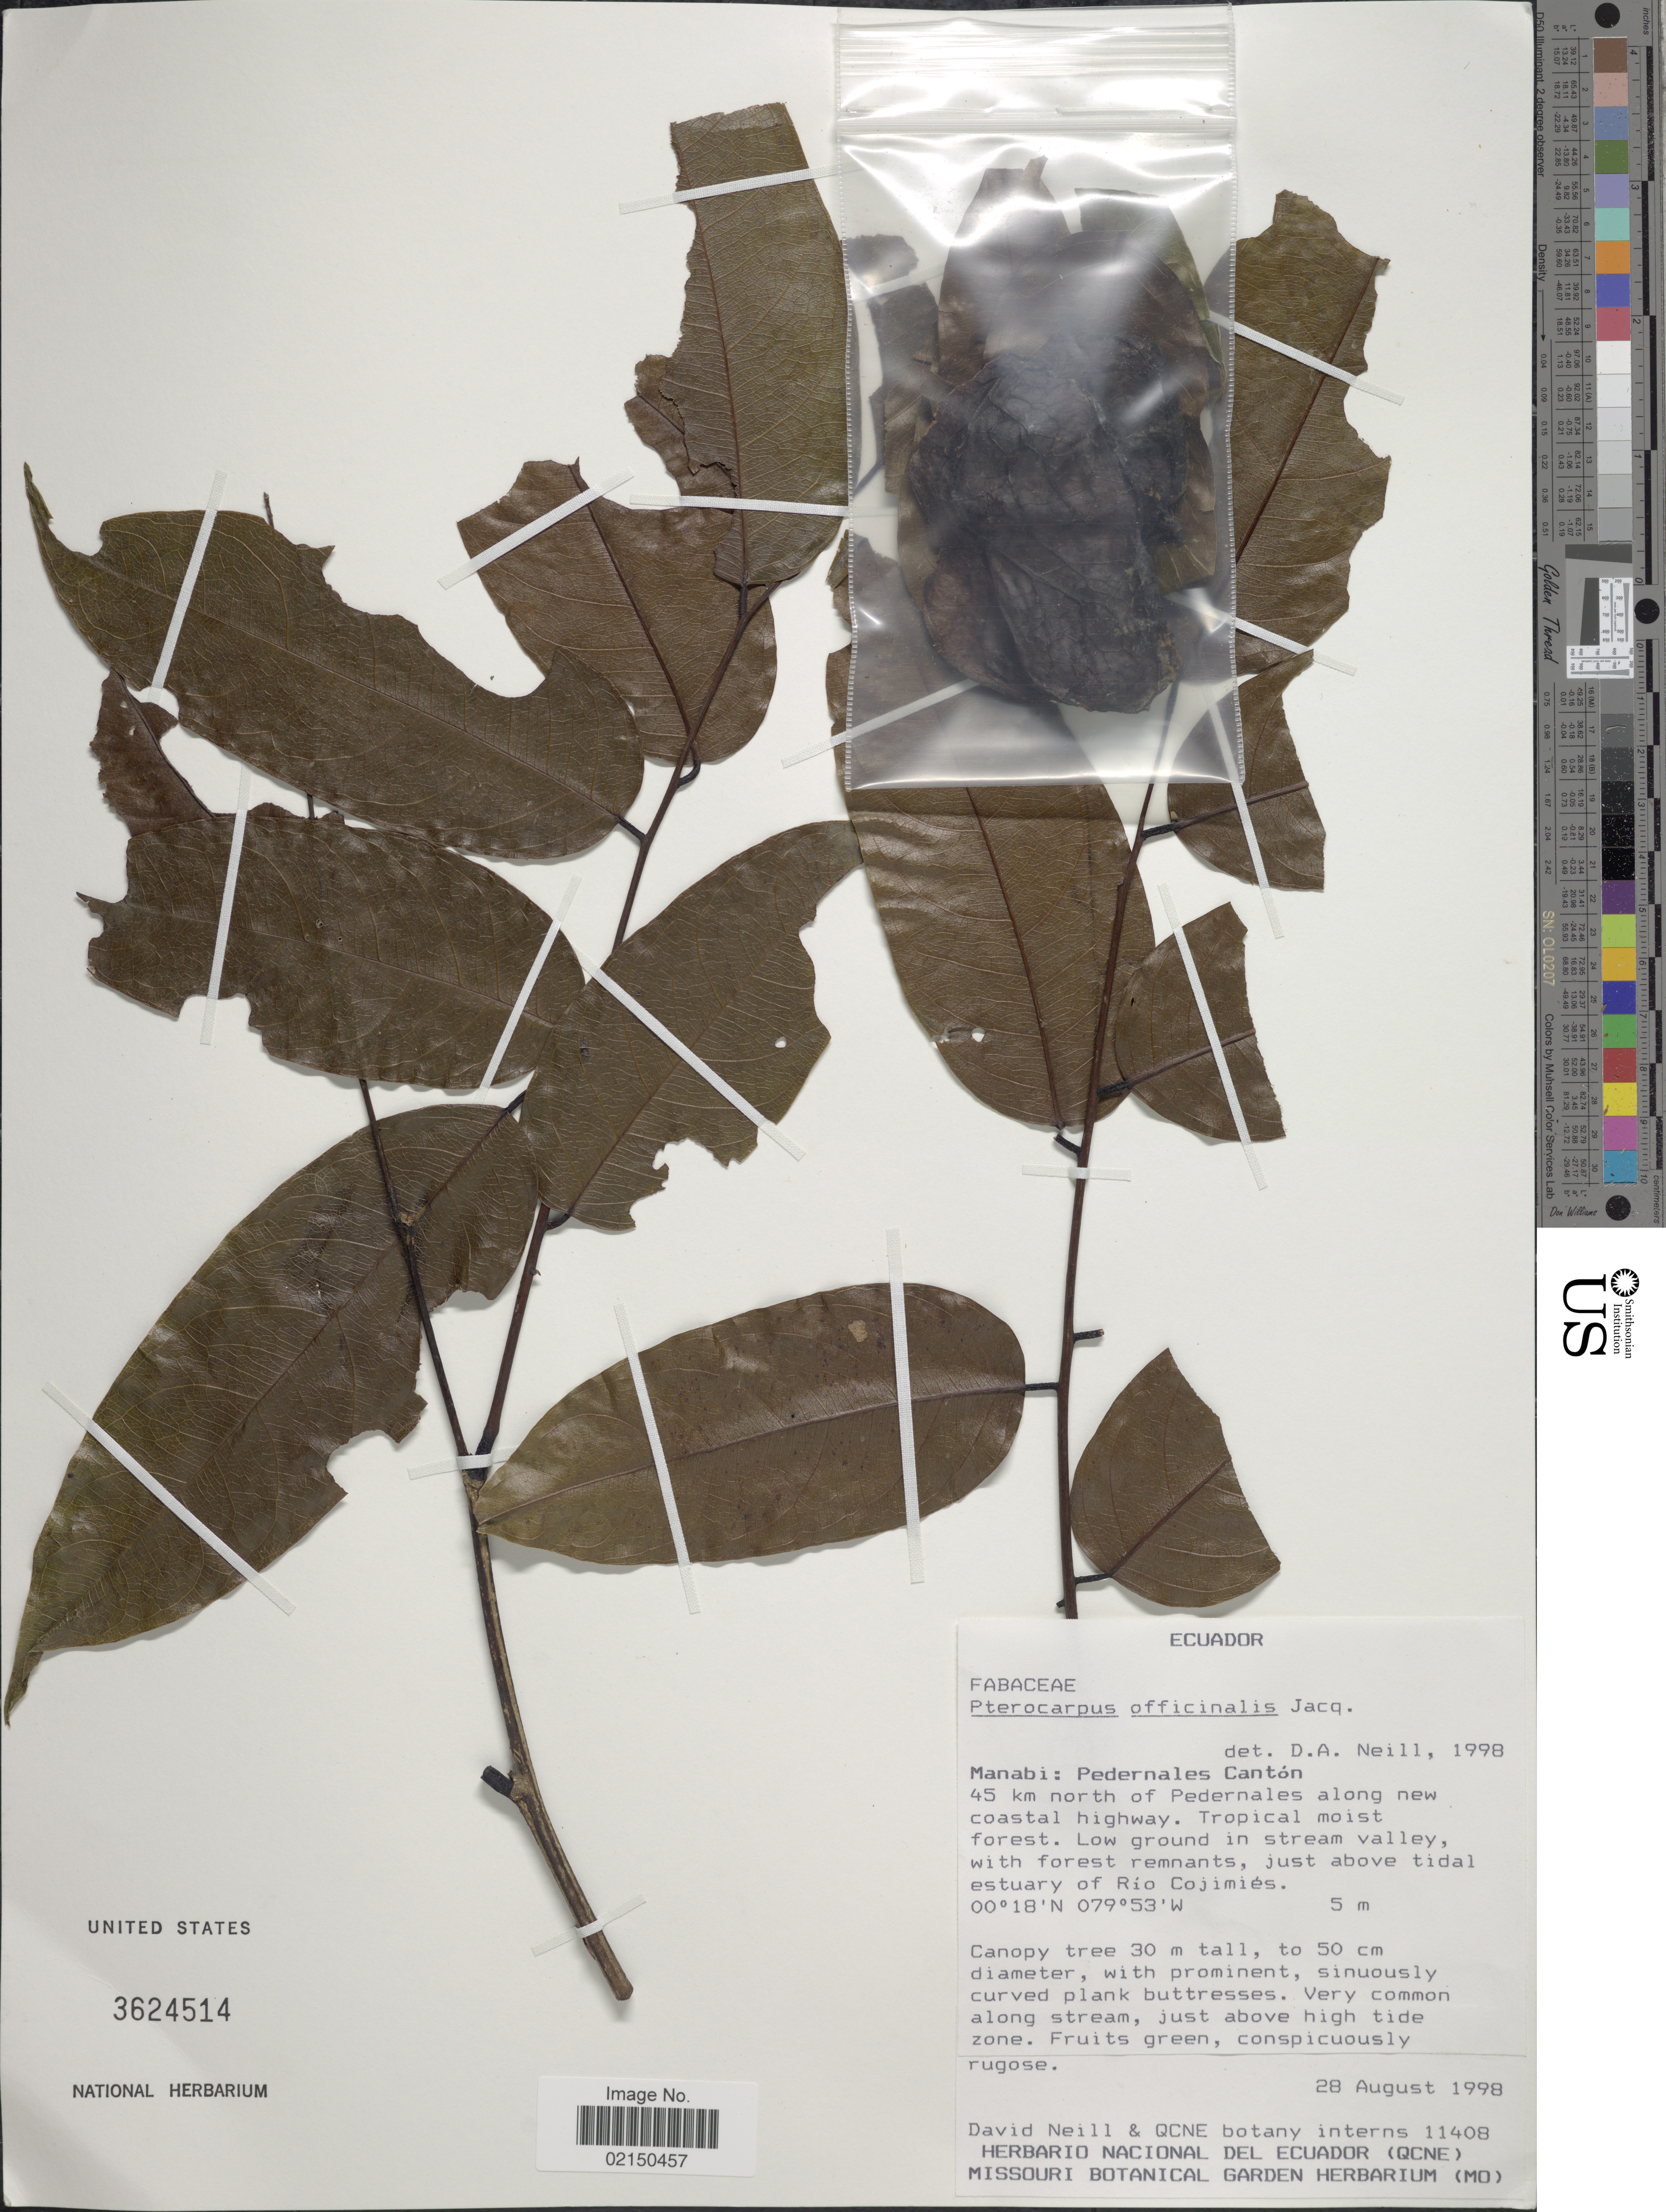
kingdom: Plantae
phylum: Tracheophyta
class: Magnoliopsida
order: Fabales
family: Fabaceae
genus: Pterocarpus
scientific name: Pterocarpus officinalis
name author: Jacq.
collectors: D. A. Neill & QCNE botany interns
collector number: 11408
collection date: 1998-08-28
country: Ecuador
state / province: Manabí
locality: Pedernales Canton, 45 km north of Pedernales along new coastal highway, just above tidal estuary of Rio Cojimies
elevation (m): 5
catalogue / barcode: US 3624514